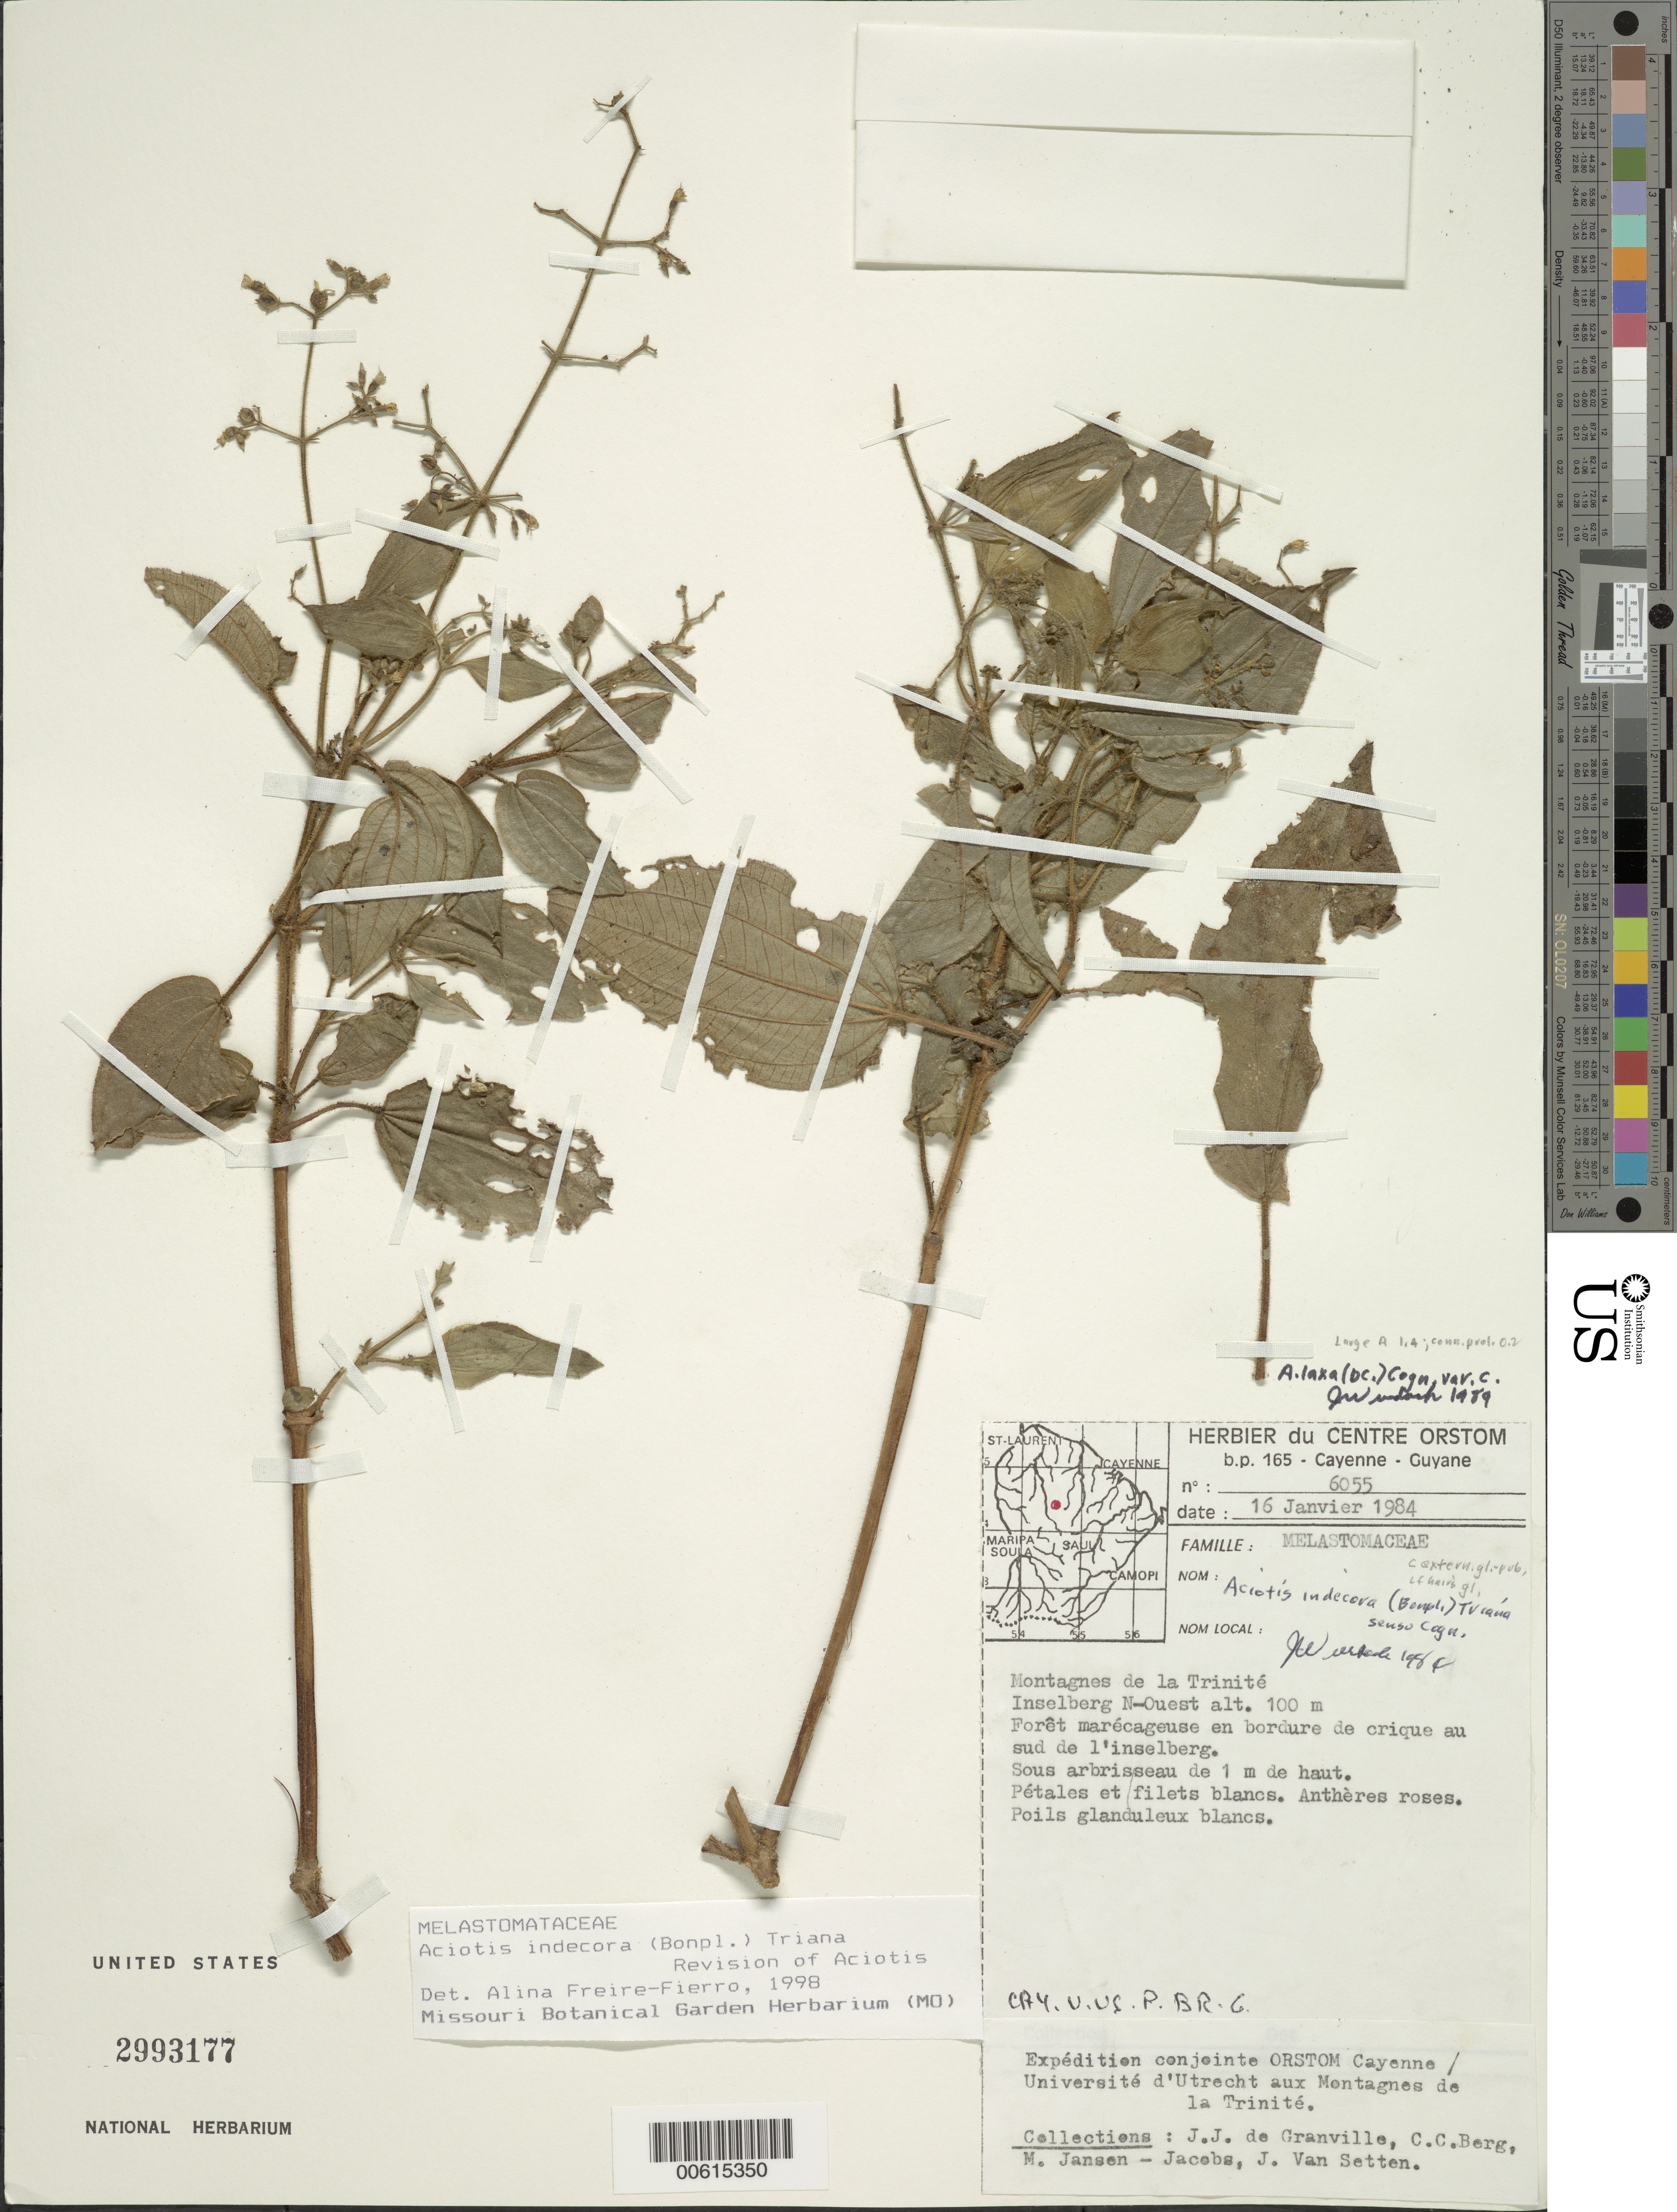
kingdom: Plantae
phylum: Tracheophyta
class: Magnoliopsida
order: Myrtales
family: Melastomataceae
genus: Aciotis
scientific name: Aciotis indecora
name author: (Bonpl.) Triana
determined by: Freire-Fierro, A.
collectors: J.-J. de Granville, C. C. Berg, M. J. Jansen-Jacobs & J. van Setten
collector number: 6055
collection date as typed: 16-Jan-84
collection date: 1984-01-16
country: French Guiana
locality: Montagnes de la Trinité, inselberg NW, E of Mana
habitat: Foret marecageuse en bordure de crique au sud de l'[inselberg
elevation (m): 100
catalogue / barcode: US 2993177